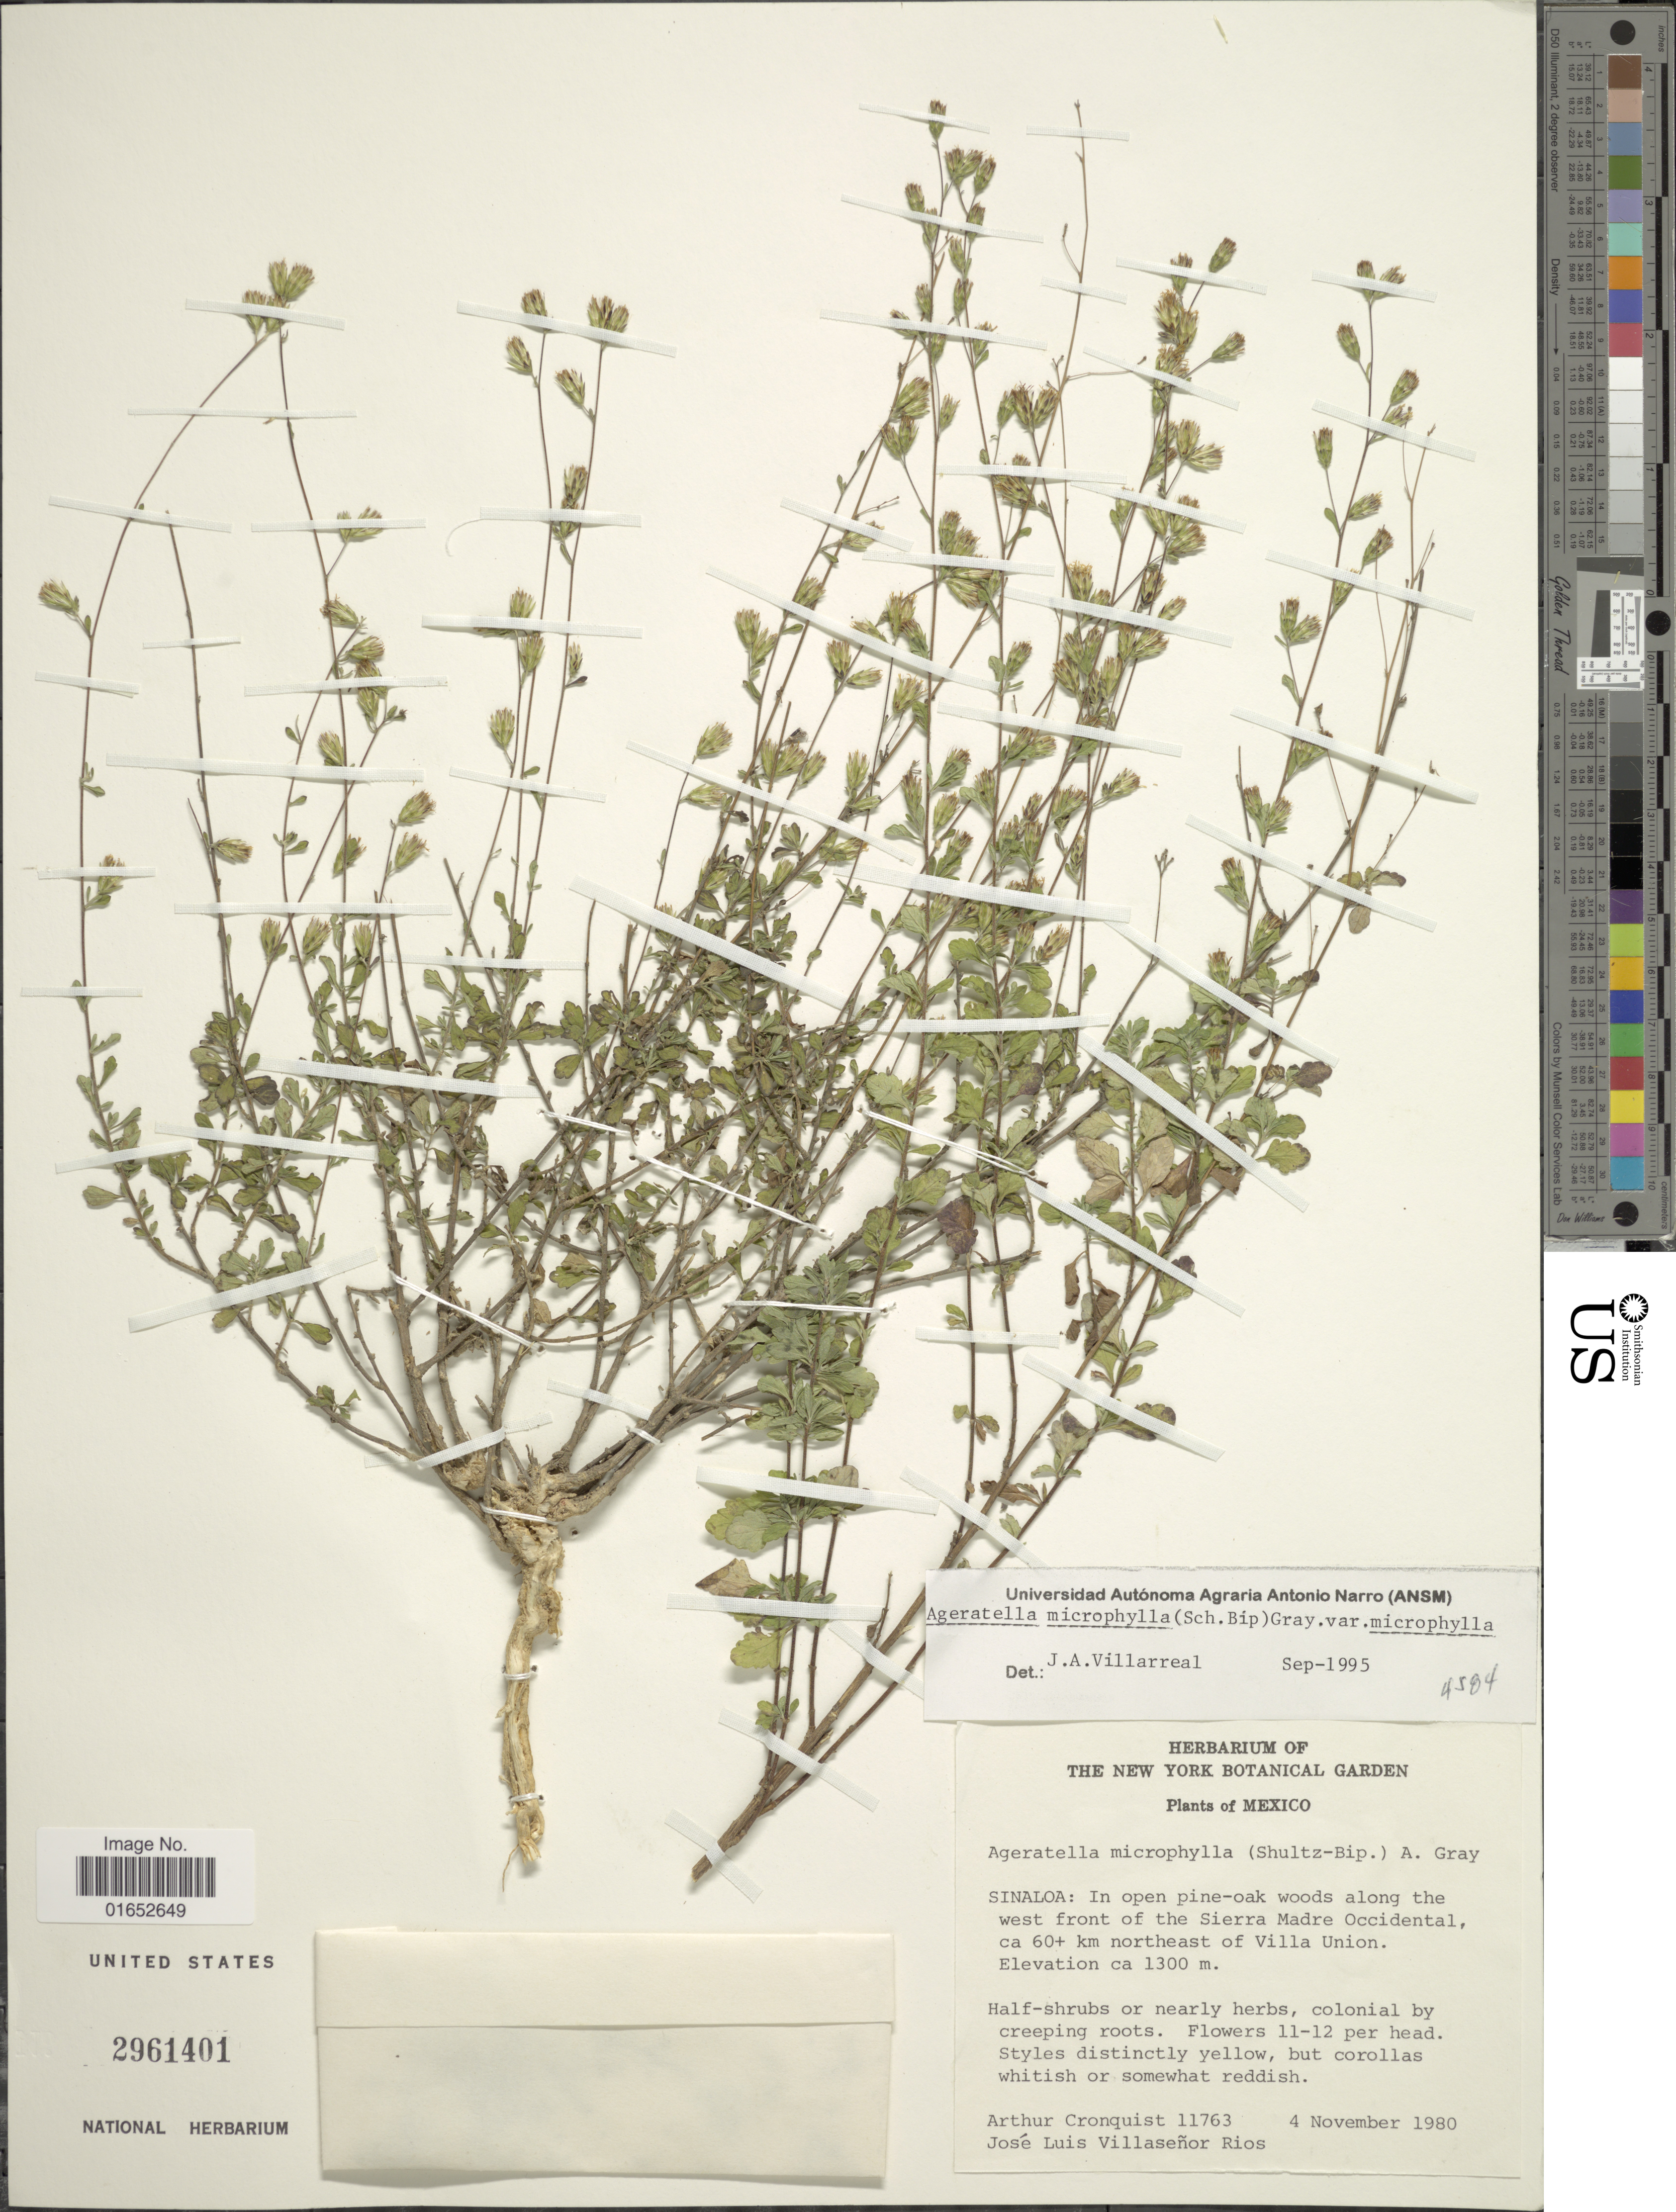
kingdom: Plantae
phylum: Tracheophyta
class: Magnoliopsida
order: Asterales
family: Asteraceae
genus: Ageratella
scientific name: Ageratella microphylla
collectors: A. J. Cronquist & J. Villaseñor R.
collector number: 11763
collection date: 1980-11-04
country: Mexico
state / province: Sinaloa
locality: In open pine-oak woods along the west front of the Sierra Madre occidental, ca 60+ km northeast of Villa Union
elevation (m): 1300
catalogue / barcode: US 2961401